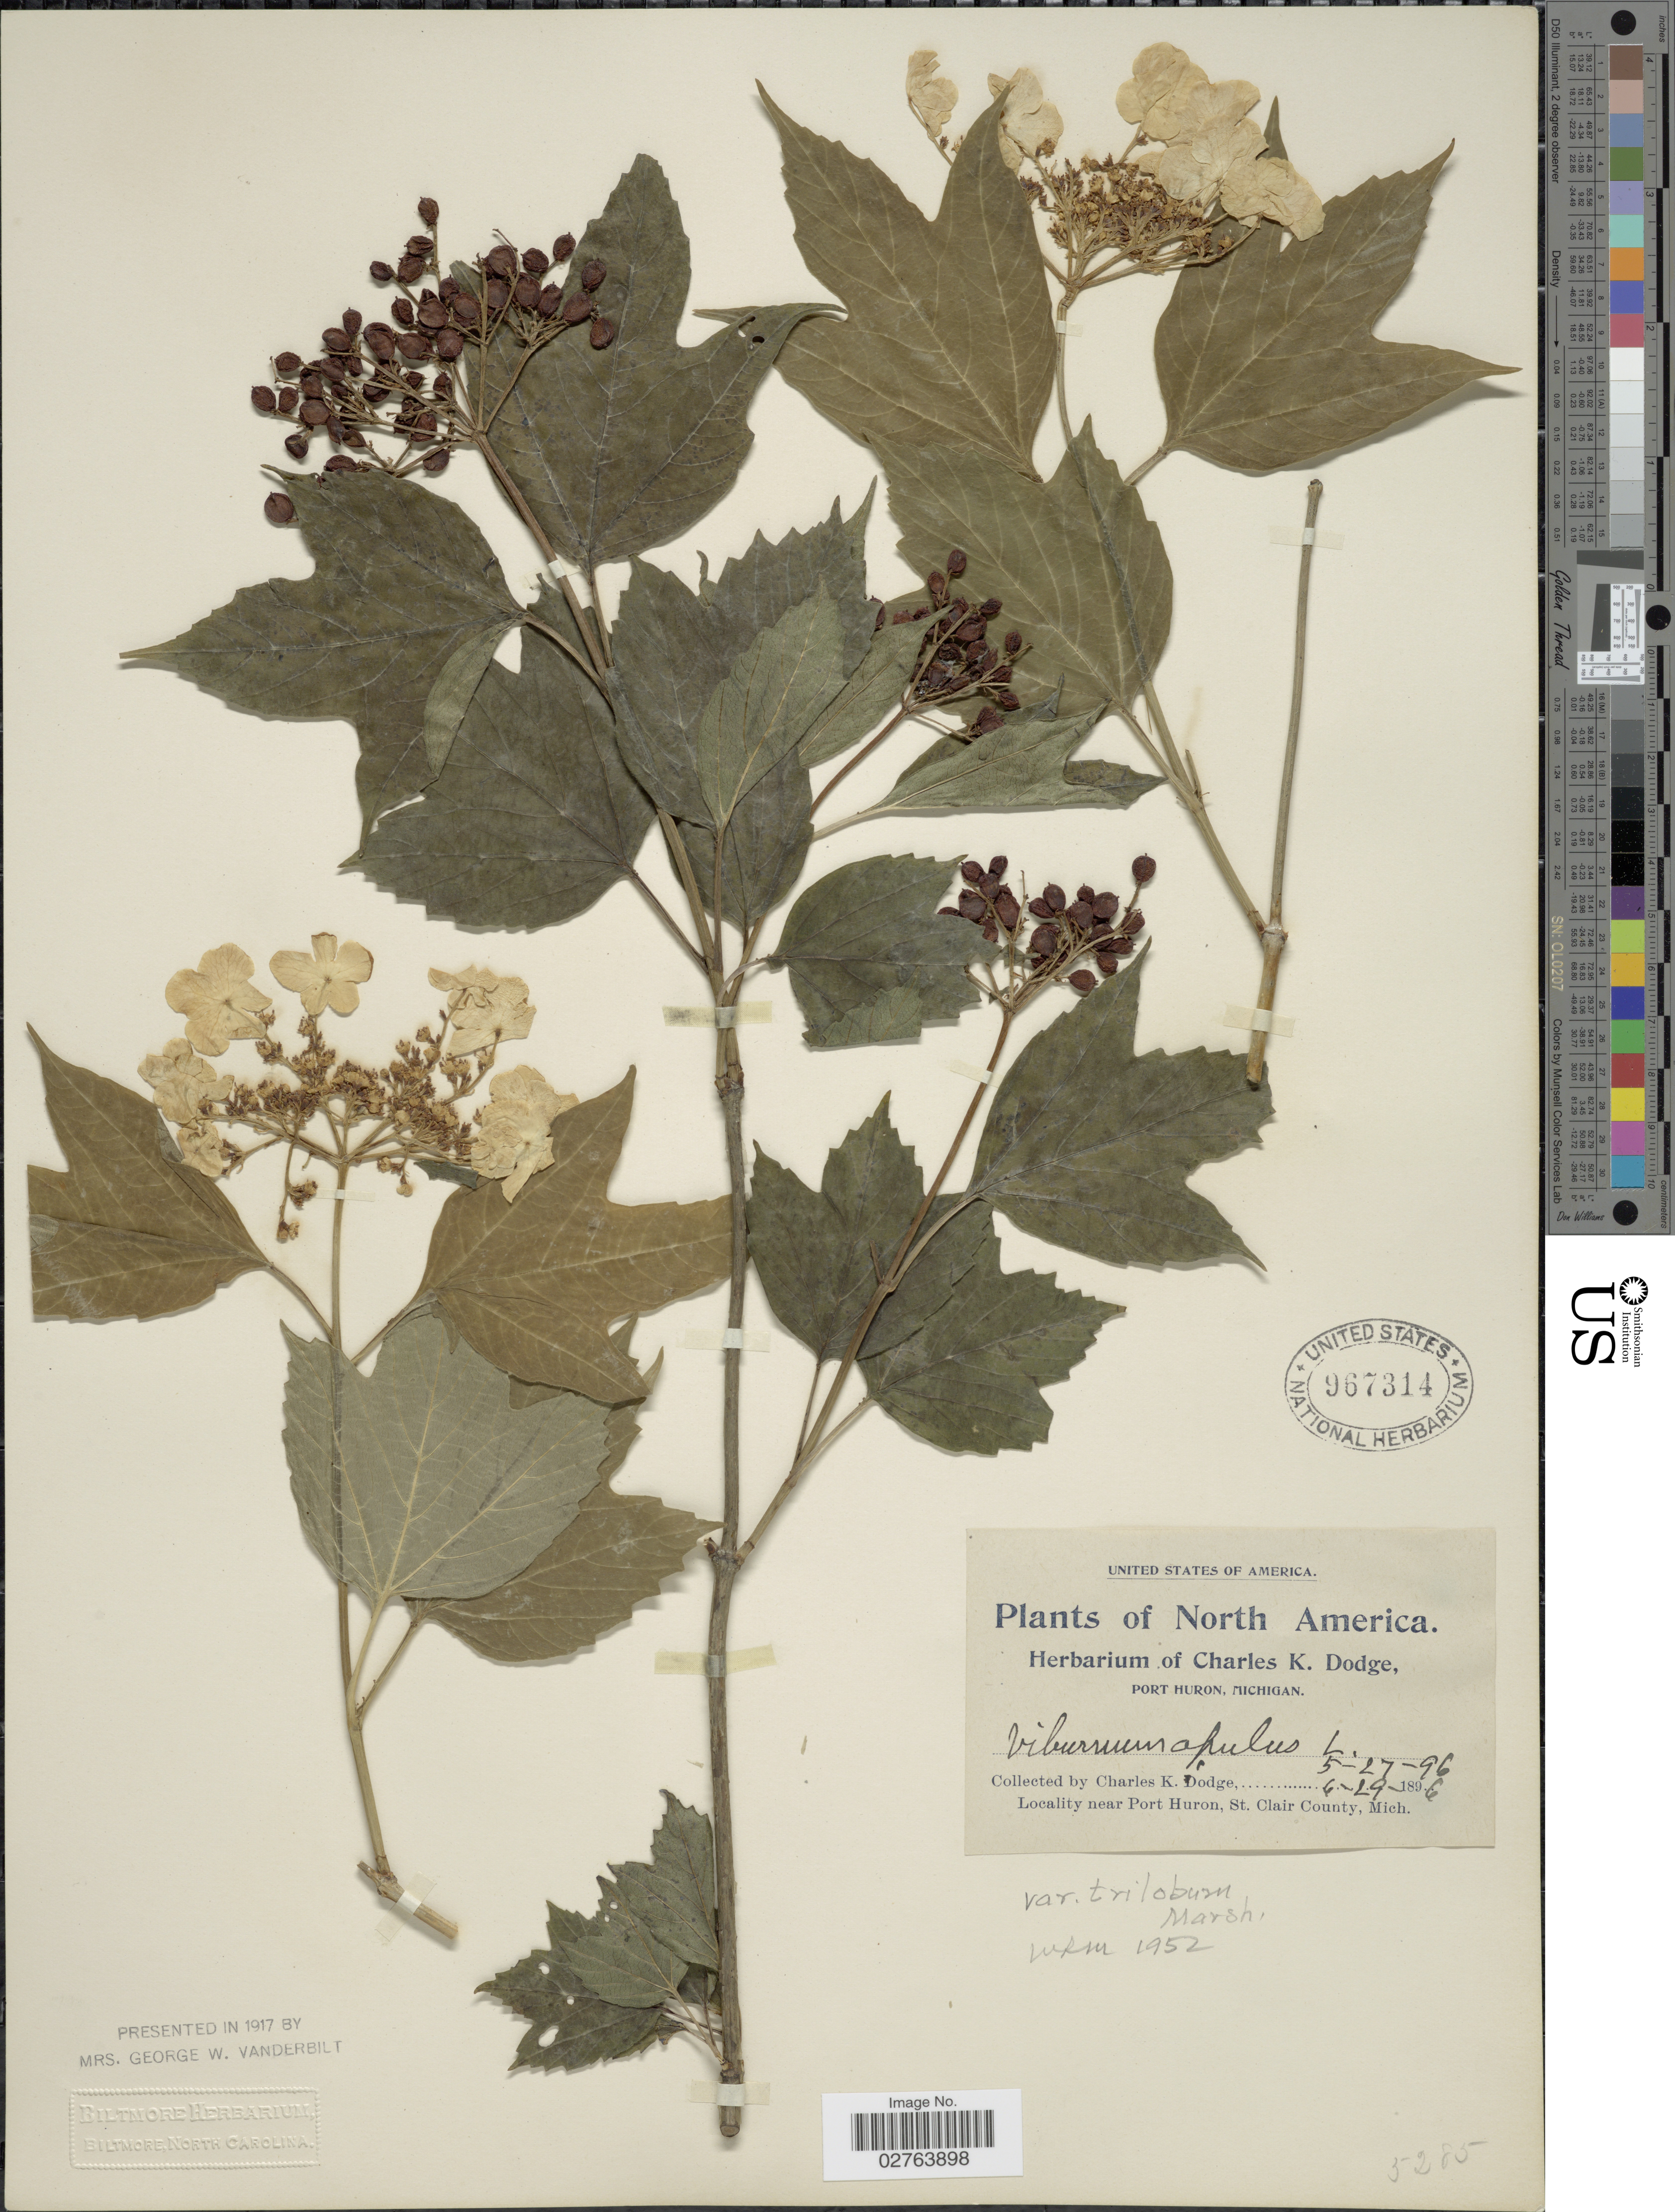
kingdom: Plantae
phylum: Tracheophyta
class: Magnoliopsida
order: Dipsacales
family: Viburnaceae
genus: Viburnum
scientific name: Viburnum opulus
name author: L.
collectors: C. K. Dodge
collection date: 1896-05-27/1896-06-29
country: United States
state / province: Michigan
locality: Near Port Huron, St. Clair County.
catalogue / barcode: US 967314